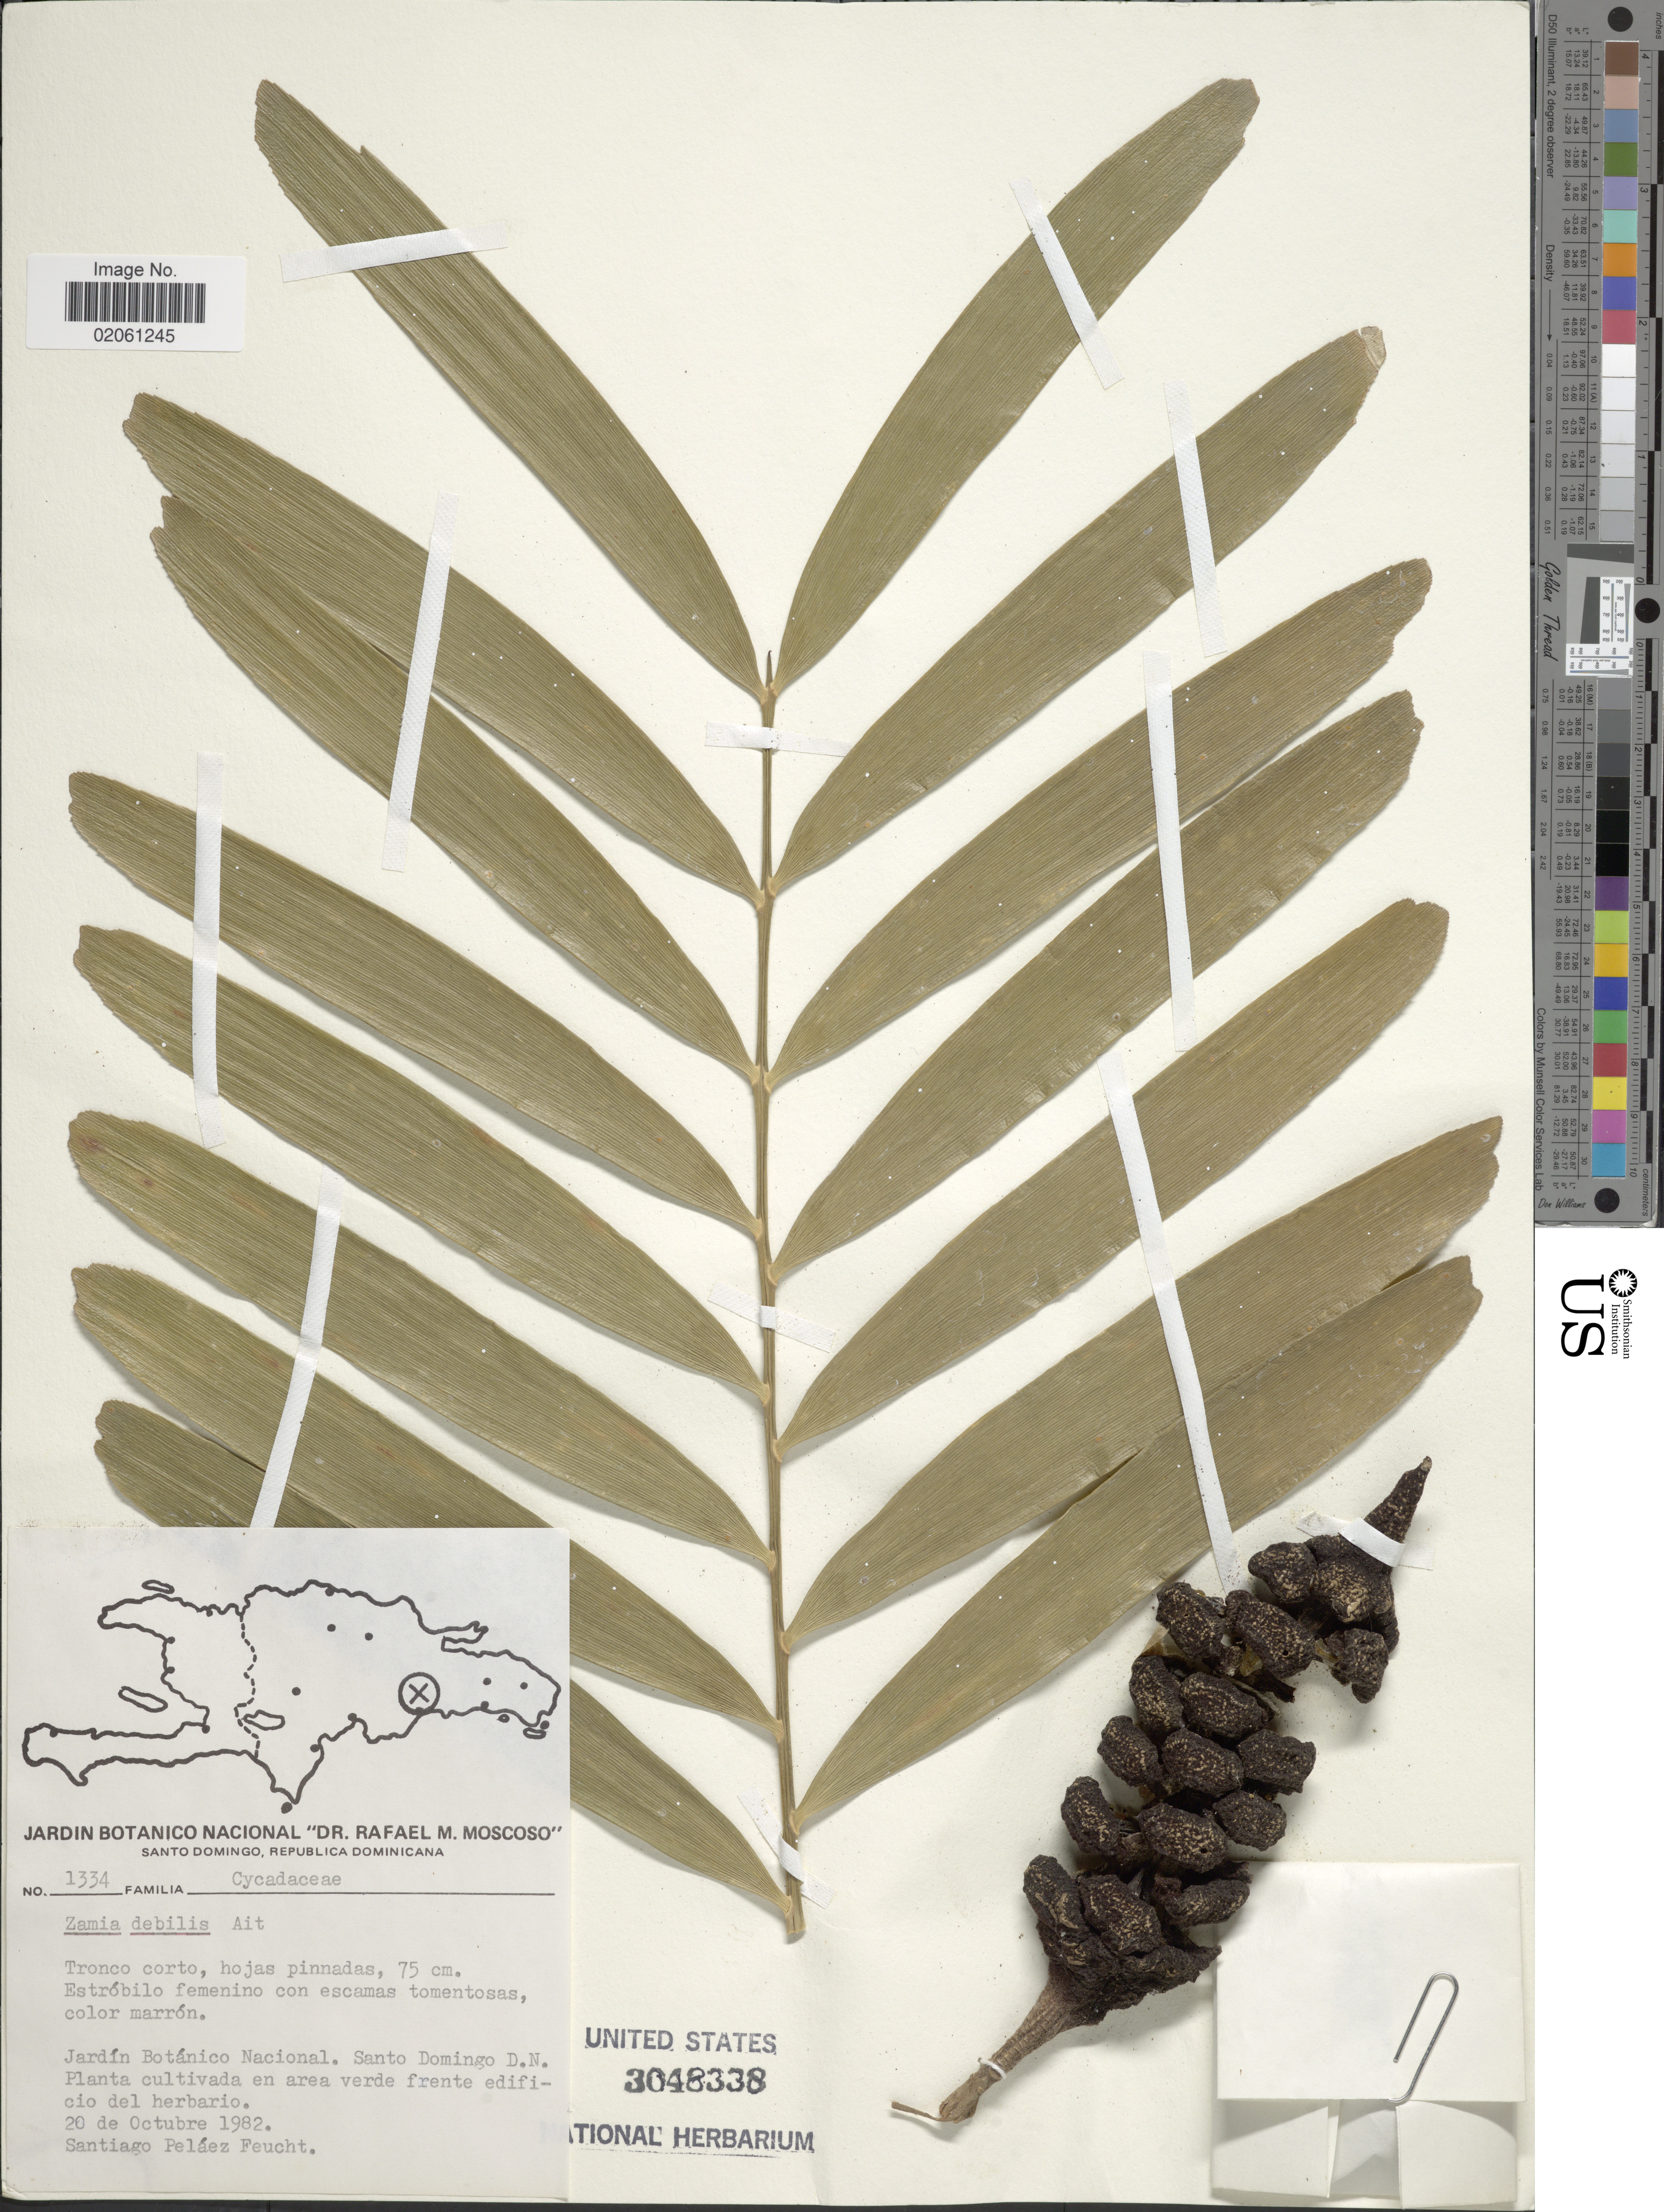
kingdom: Plantae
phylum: Tracheophyta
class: Cycadopsida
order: Cycadales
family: Zamiaceae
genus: Zamia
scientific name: Zamia pumila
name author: L.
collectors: S. Peláez Feucht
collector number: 1334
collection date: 1982-10-20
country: Dominican Republic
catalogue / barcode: US 3048338